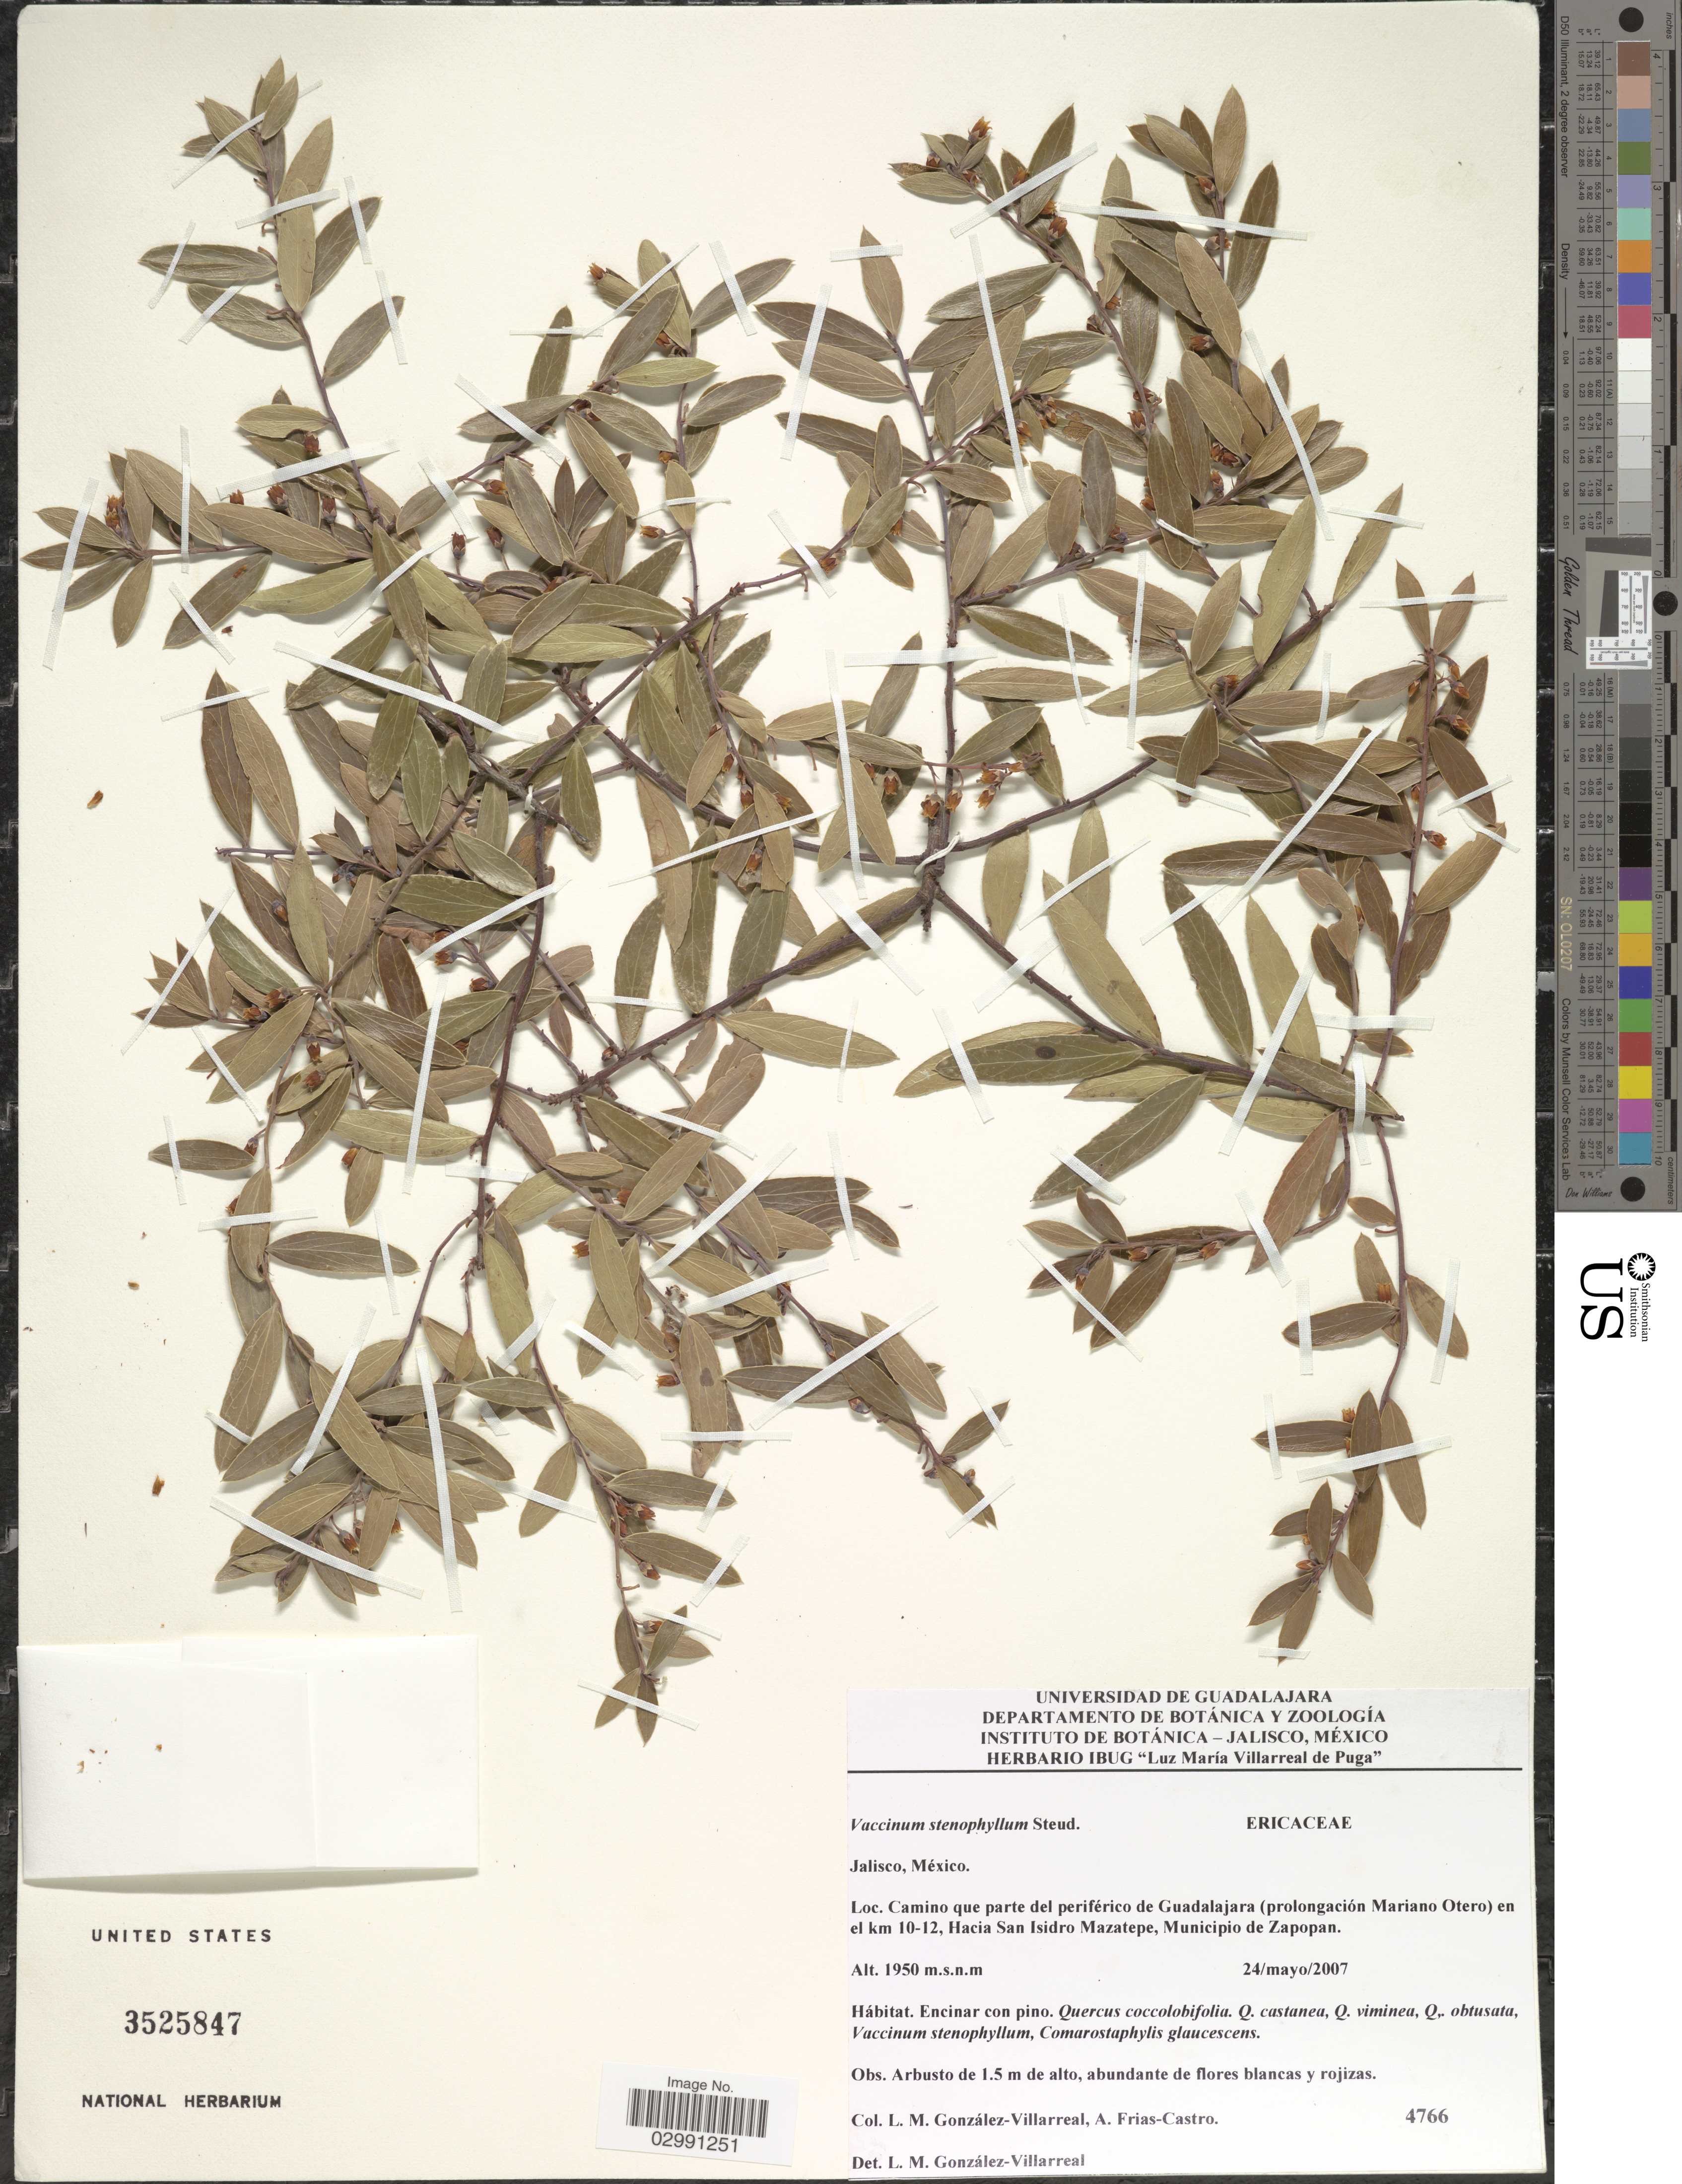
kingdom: Plantae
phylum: Tracheophyta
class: Magnoliopsida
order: Ericales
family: Ericaceae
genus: Vaccinium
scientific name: Vaccinium stenophyllum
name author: Steud.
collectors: L. M. González & A. Frias-Castro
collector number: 4766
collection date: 2007-05-24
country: Mexico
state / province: Jalisco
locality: Camino que parte del periférico de Guadalajara (prolongación Mariano Otero) en el km 10-12, Hacia San Isidro Mazatepe, Municipio de Zapopan.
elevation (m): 1950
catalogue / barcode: US 3525847